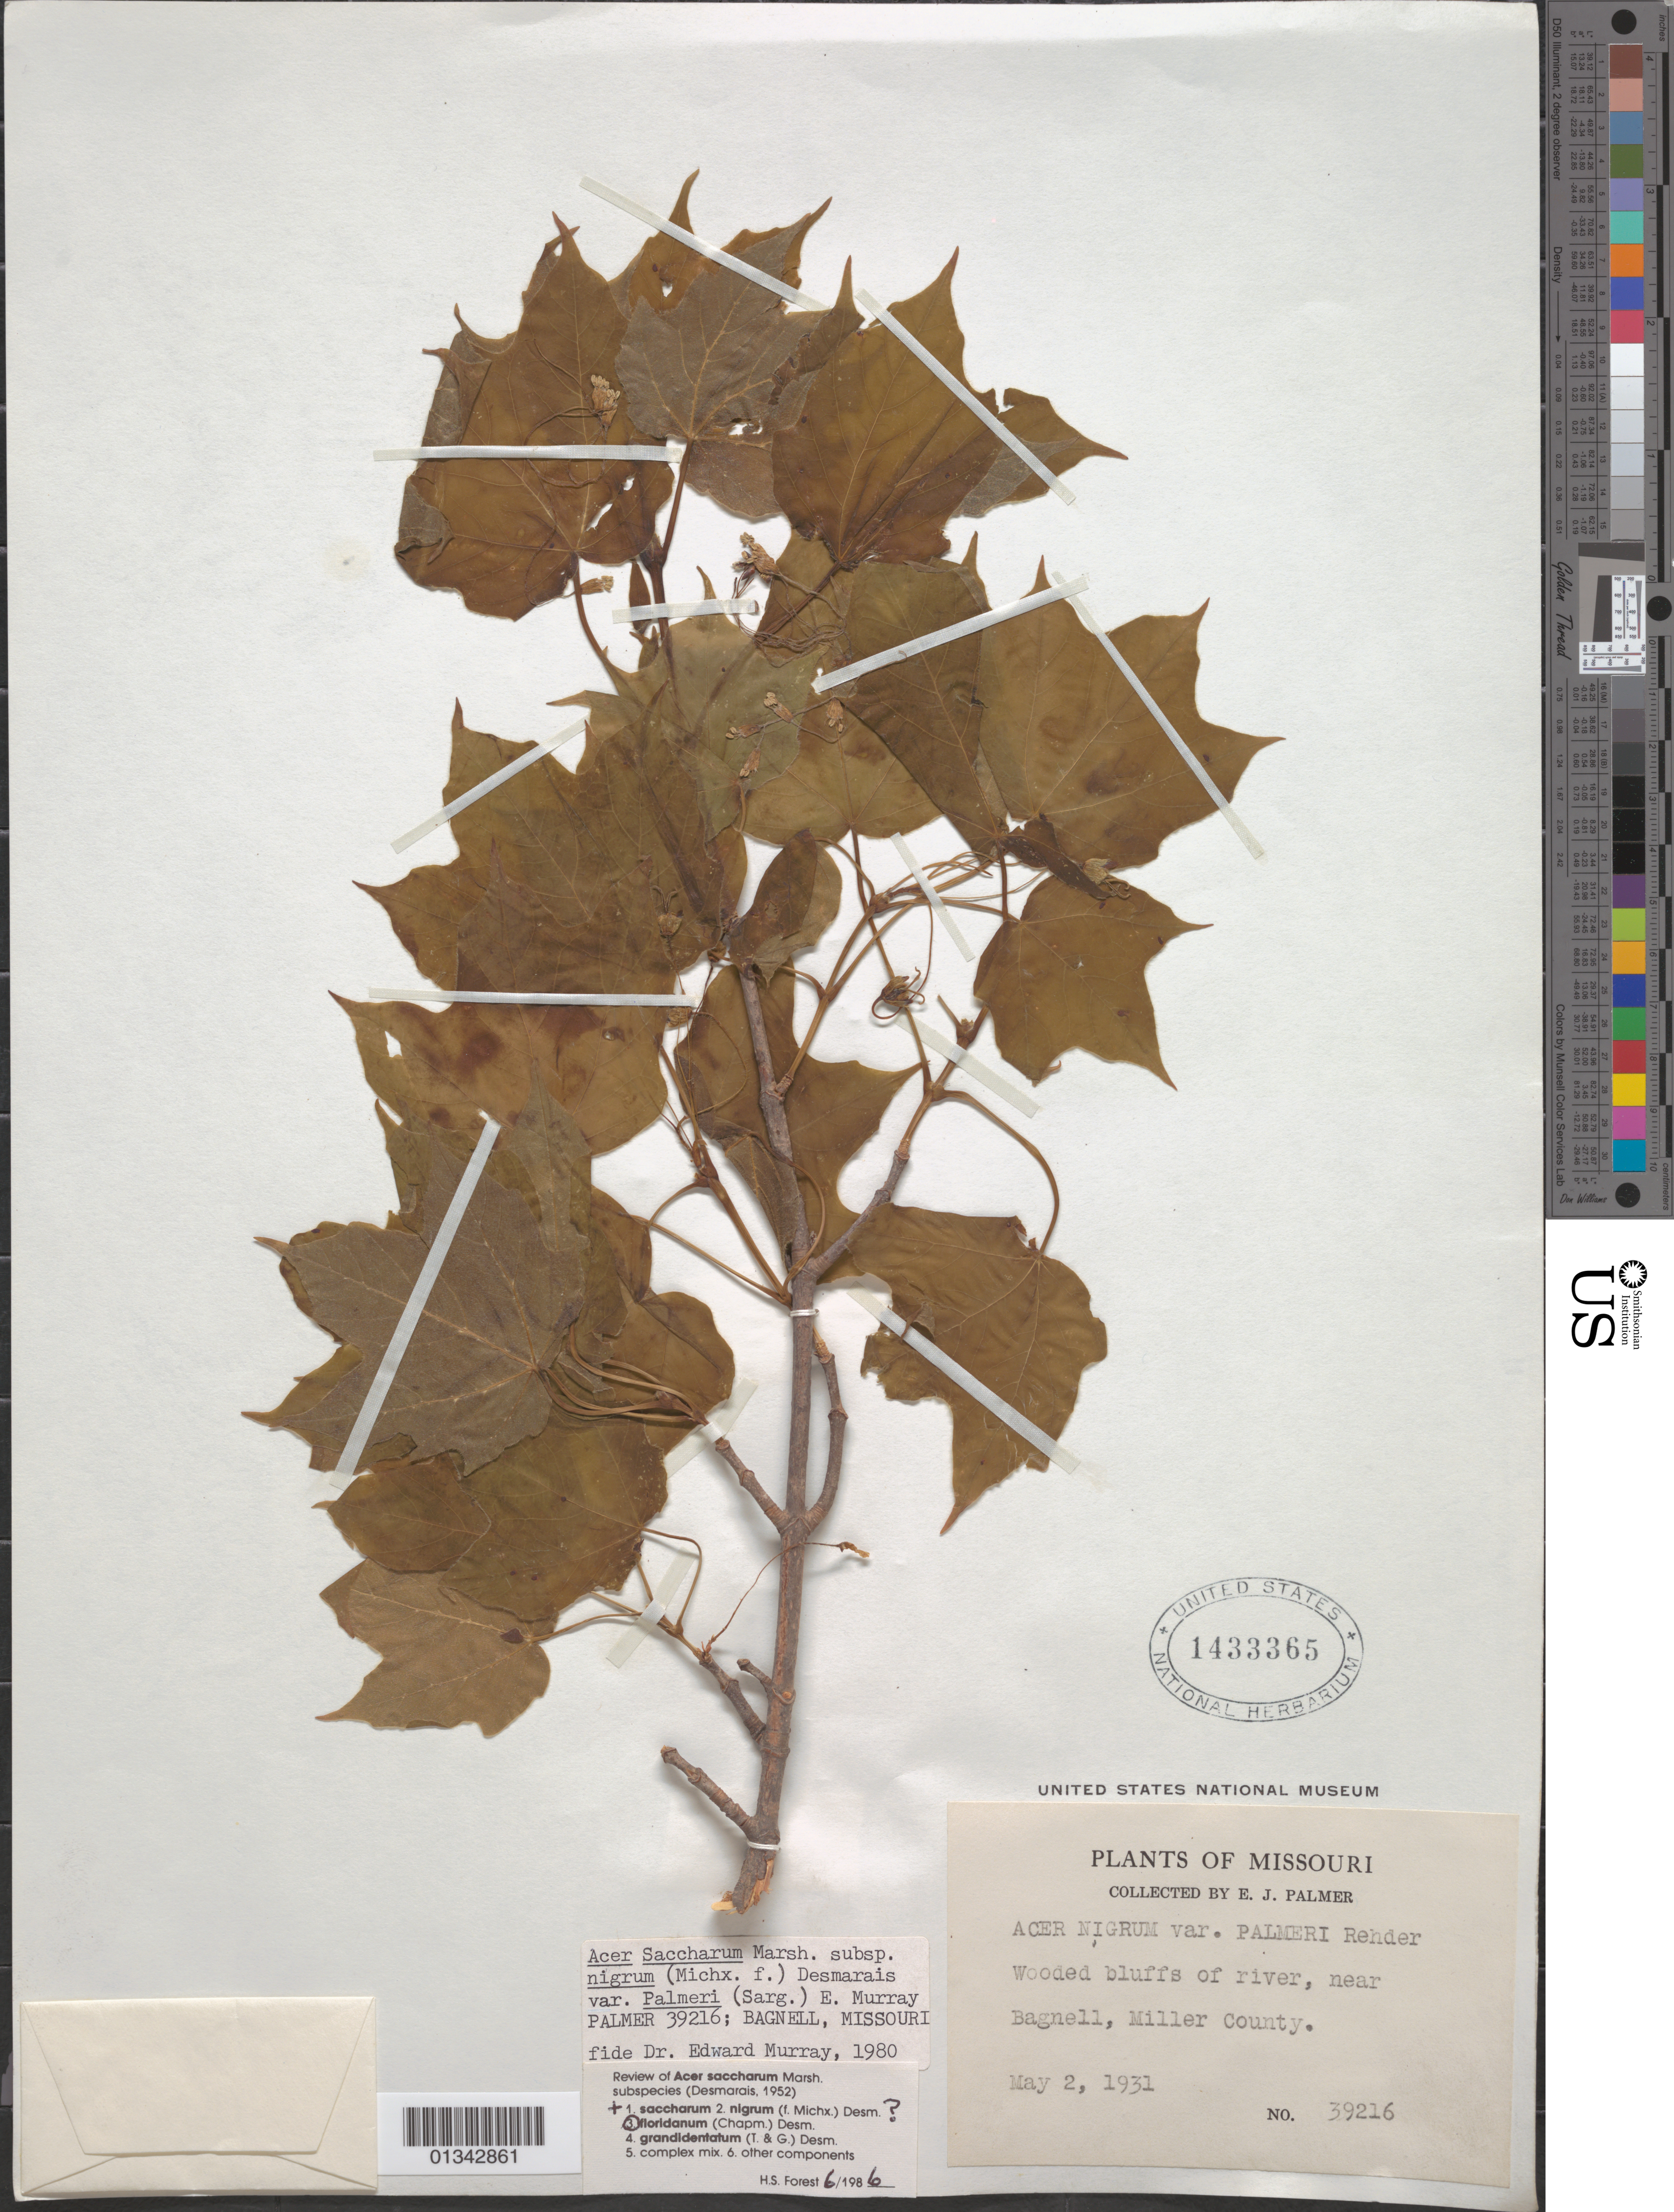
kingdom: Plantae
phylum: Tracheophyta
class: Magnoliopsida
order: Sapindales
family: Sapindaceae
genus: Acer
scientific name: Acer saccharum subsp. floridanum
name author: (Chapm.) Desmarais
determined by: Forest, H. S.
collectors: E. J. Palmer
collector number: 39216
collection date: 1931-05-02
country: United States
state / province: Missouri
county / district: Miller County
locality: Miller County, near Bagnell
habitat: Wooded bluffs of river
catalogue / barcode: US 1433365